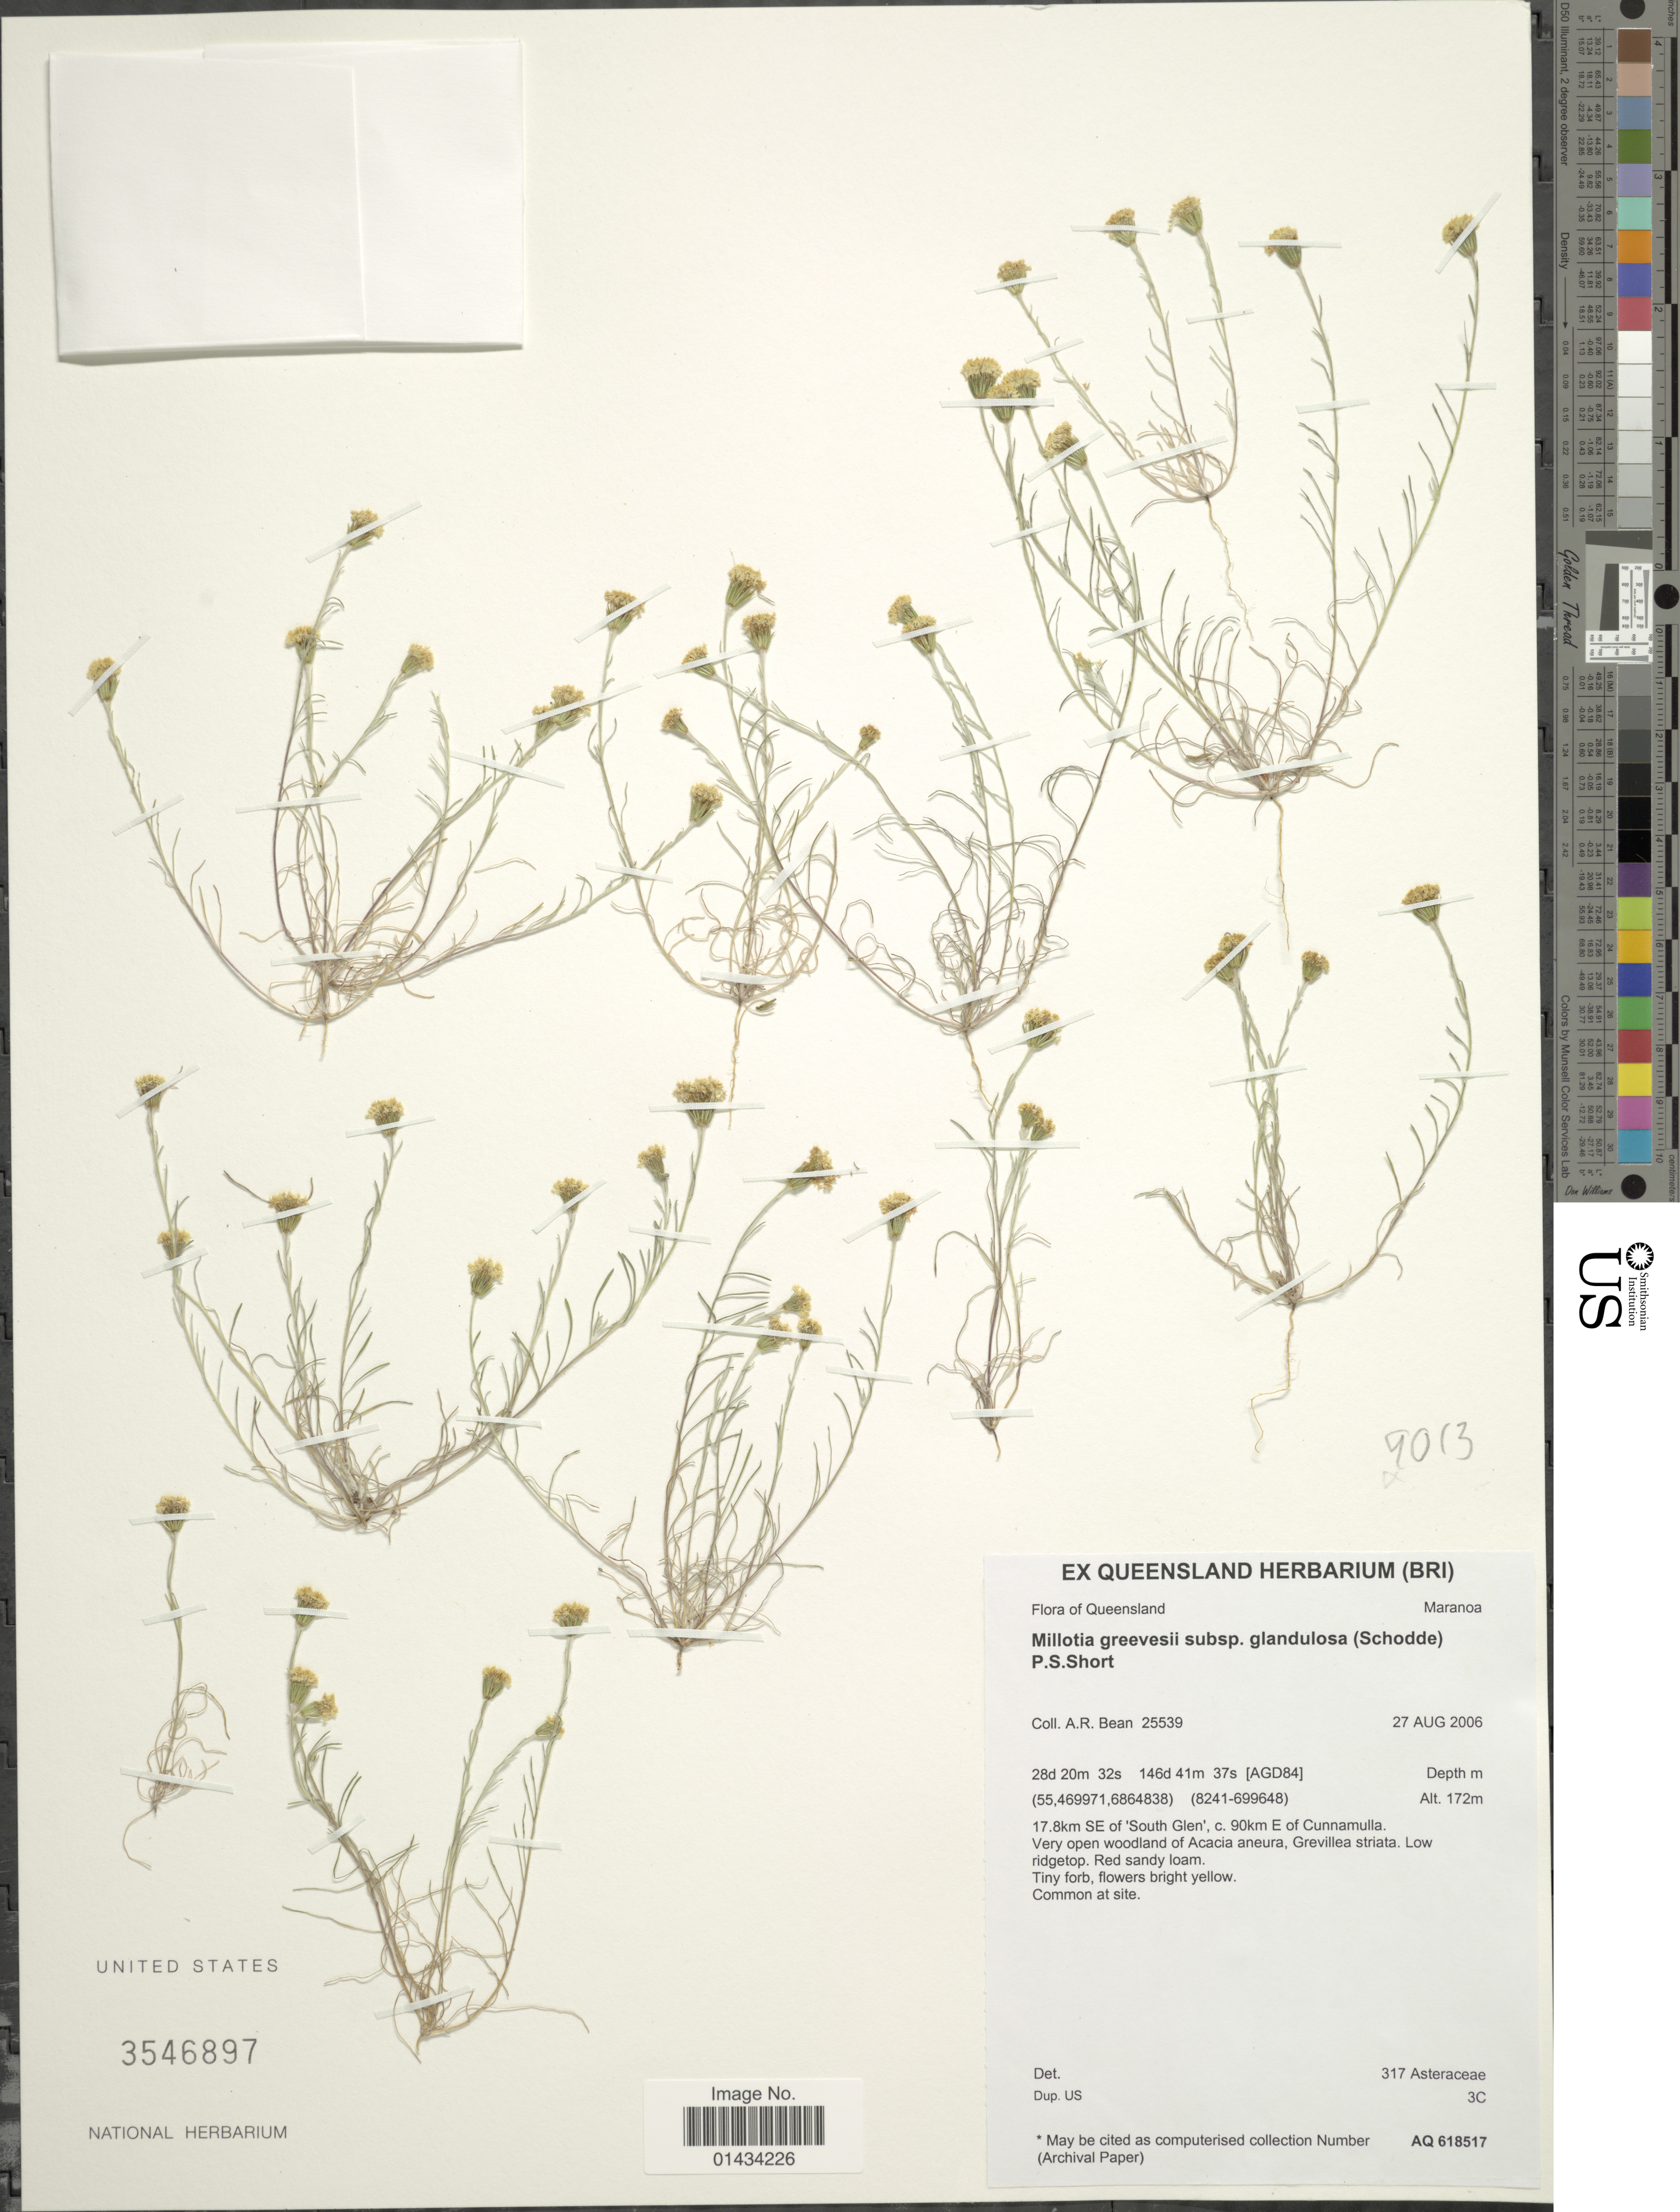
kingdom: Plantae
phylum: Tracheophyta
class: Magnoliopsida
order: Asterales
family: Asteraceae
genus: Millotia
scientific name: Millotia greevesii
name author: F. Muell.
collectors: A. R. Bean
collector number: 25539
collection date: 2006-08-27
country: Australia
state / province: Queensland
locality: Maranoa, 17.8km SE of South Glen, c. 90km E of Cunnamulla, very open woodland, low ridgetop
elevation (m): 172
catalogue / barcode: US 3546897